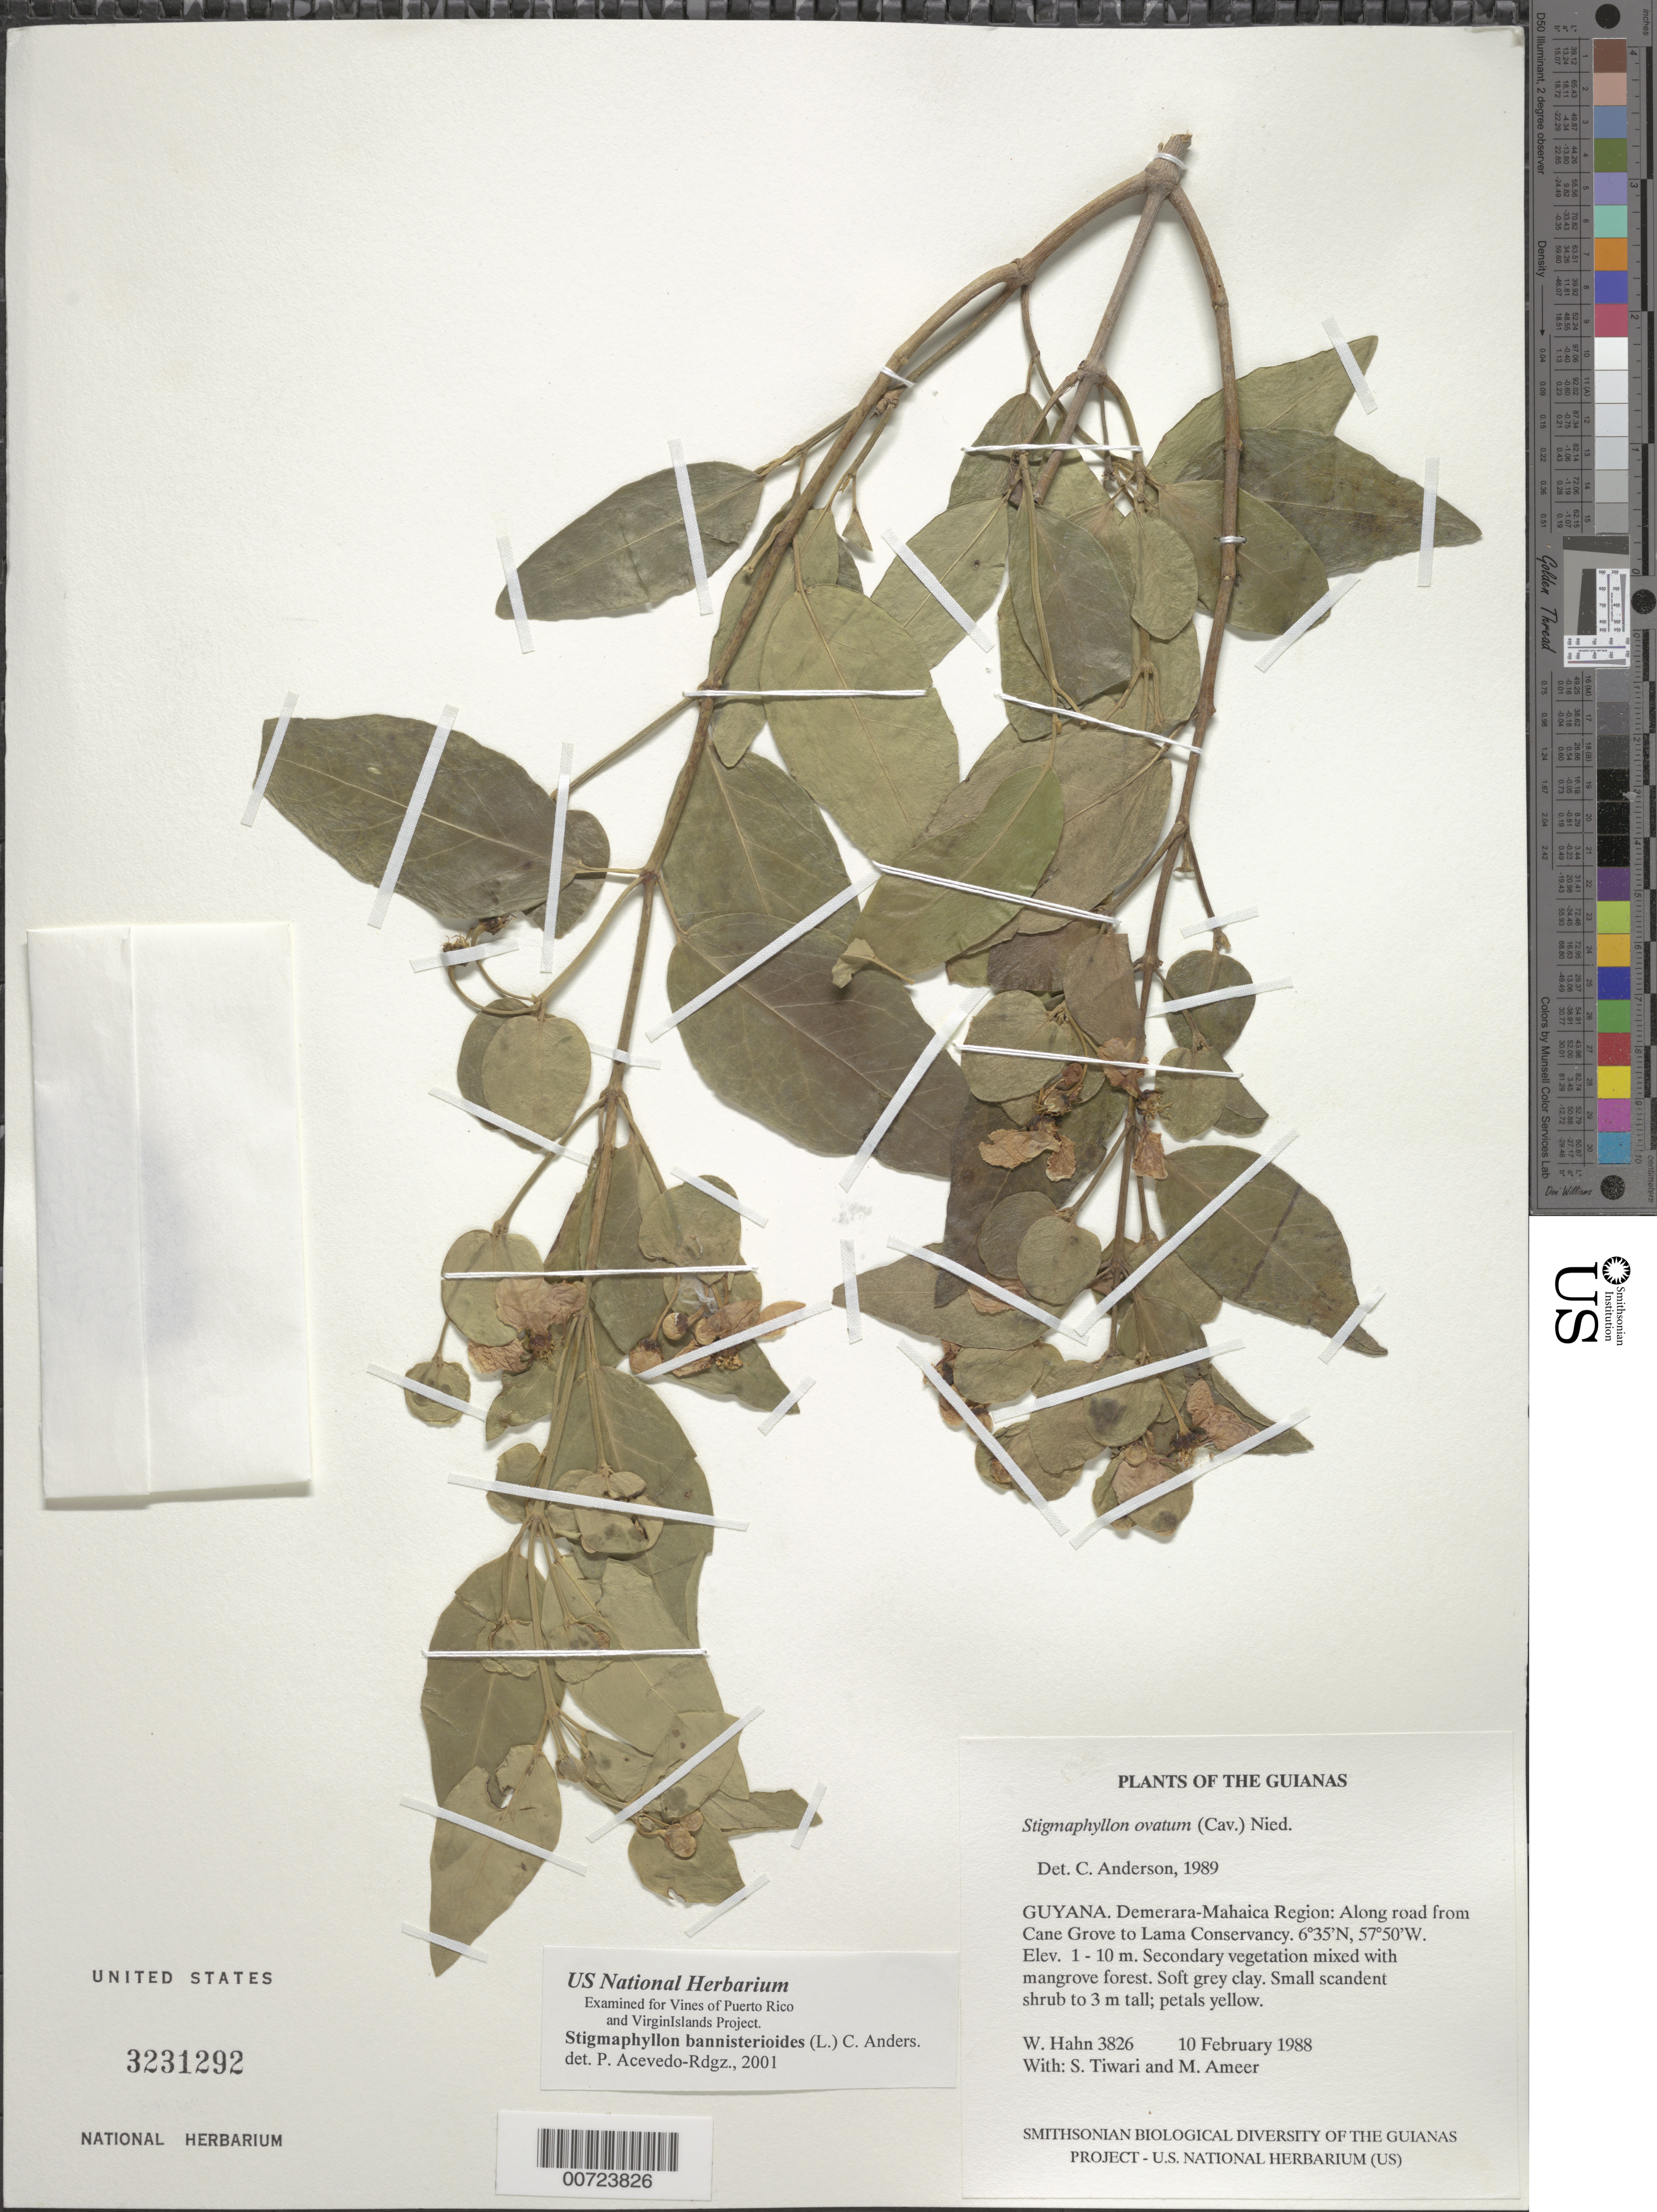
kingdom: Plantae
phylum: Tracheophyta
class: Magnoliopsida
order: Malpighiales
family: Malpighiaceae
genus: Stigmaphyllon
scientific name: Stigmaphyllon bannisterioides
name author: (L.) C.E. Anderson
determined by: Acevedo-Rodríguez, P., (BOT), Smithsonian Institution - National Museum of Natural History (UNITED STATES)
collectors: W. Hahn, S. Tiwari & M. Ameer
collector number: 3826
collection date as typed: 10 February 1988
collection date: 1988-02-10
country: Guyana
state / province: Demerara-Mahaica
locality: Along road from Cane Grove to Lama Conservancy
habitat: Secondary vegetation mixed with mangrove forest. Soft grey clay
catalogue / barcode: US 3231292